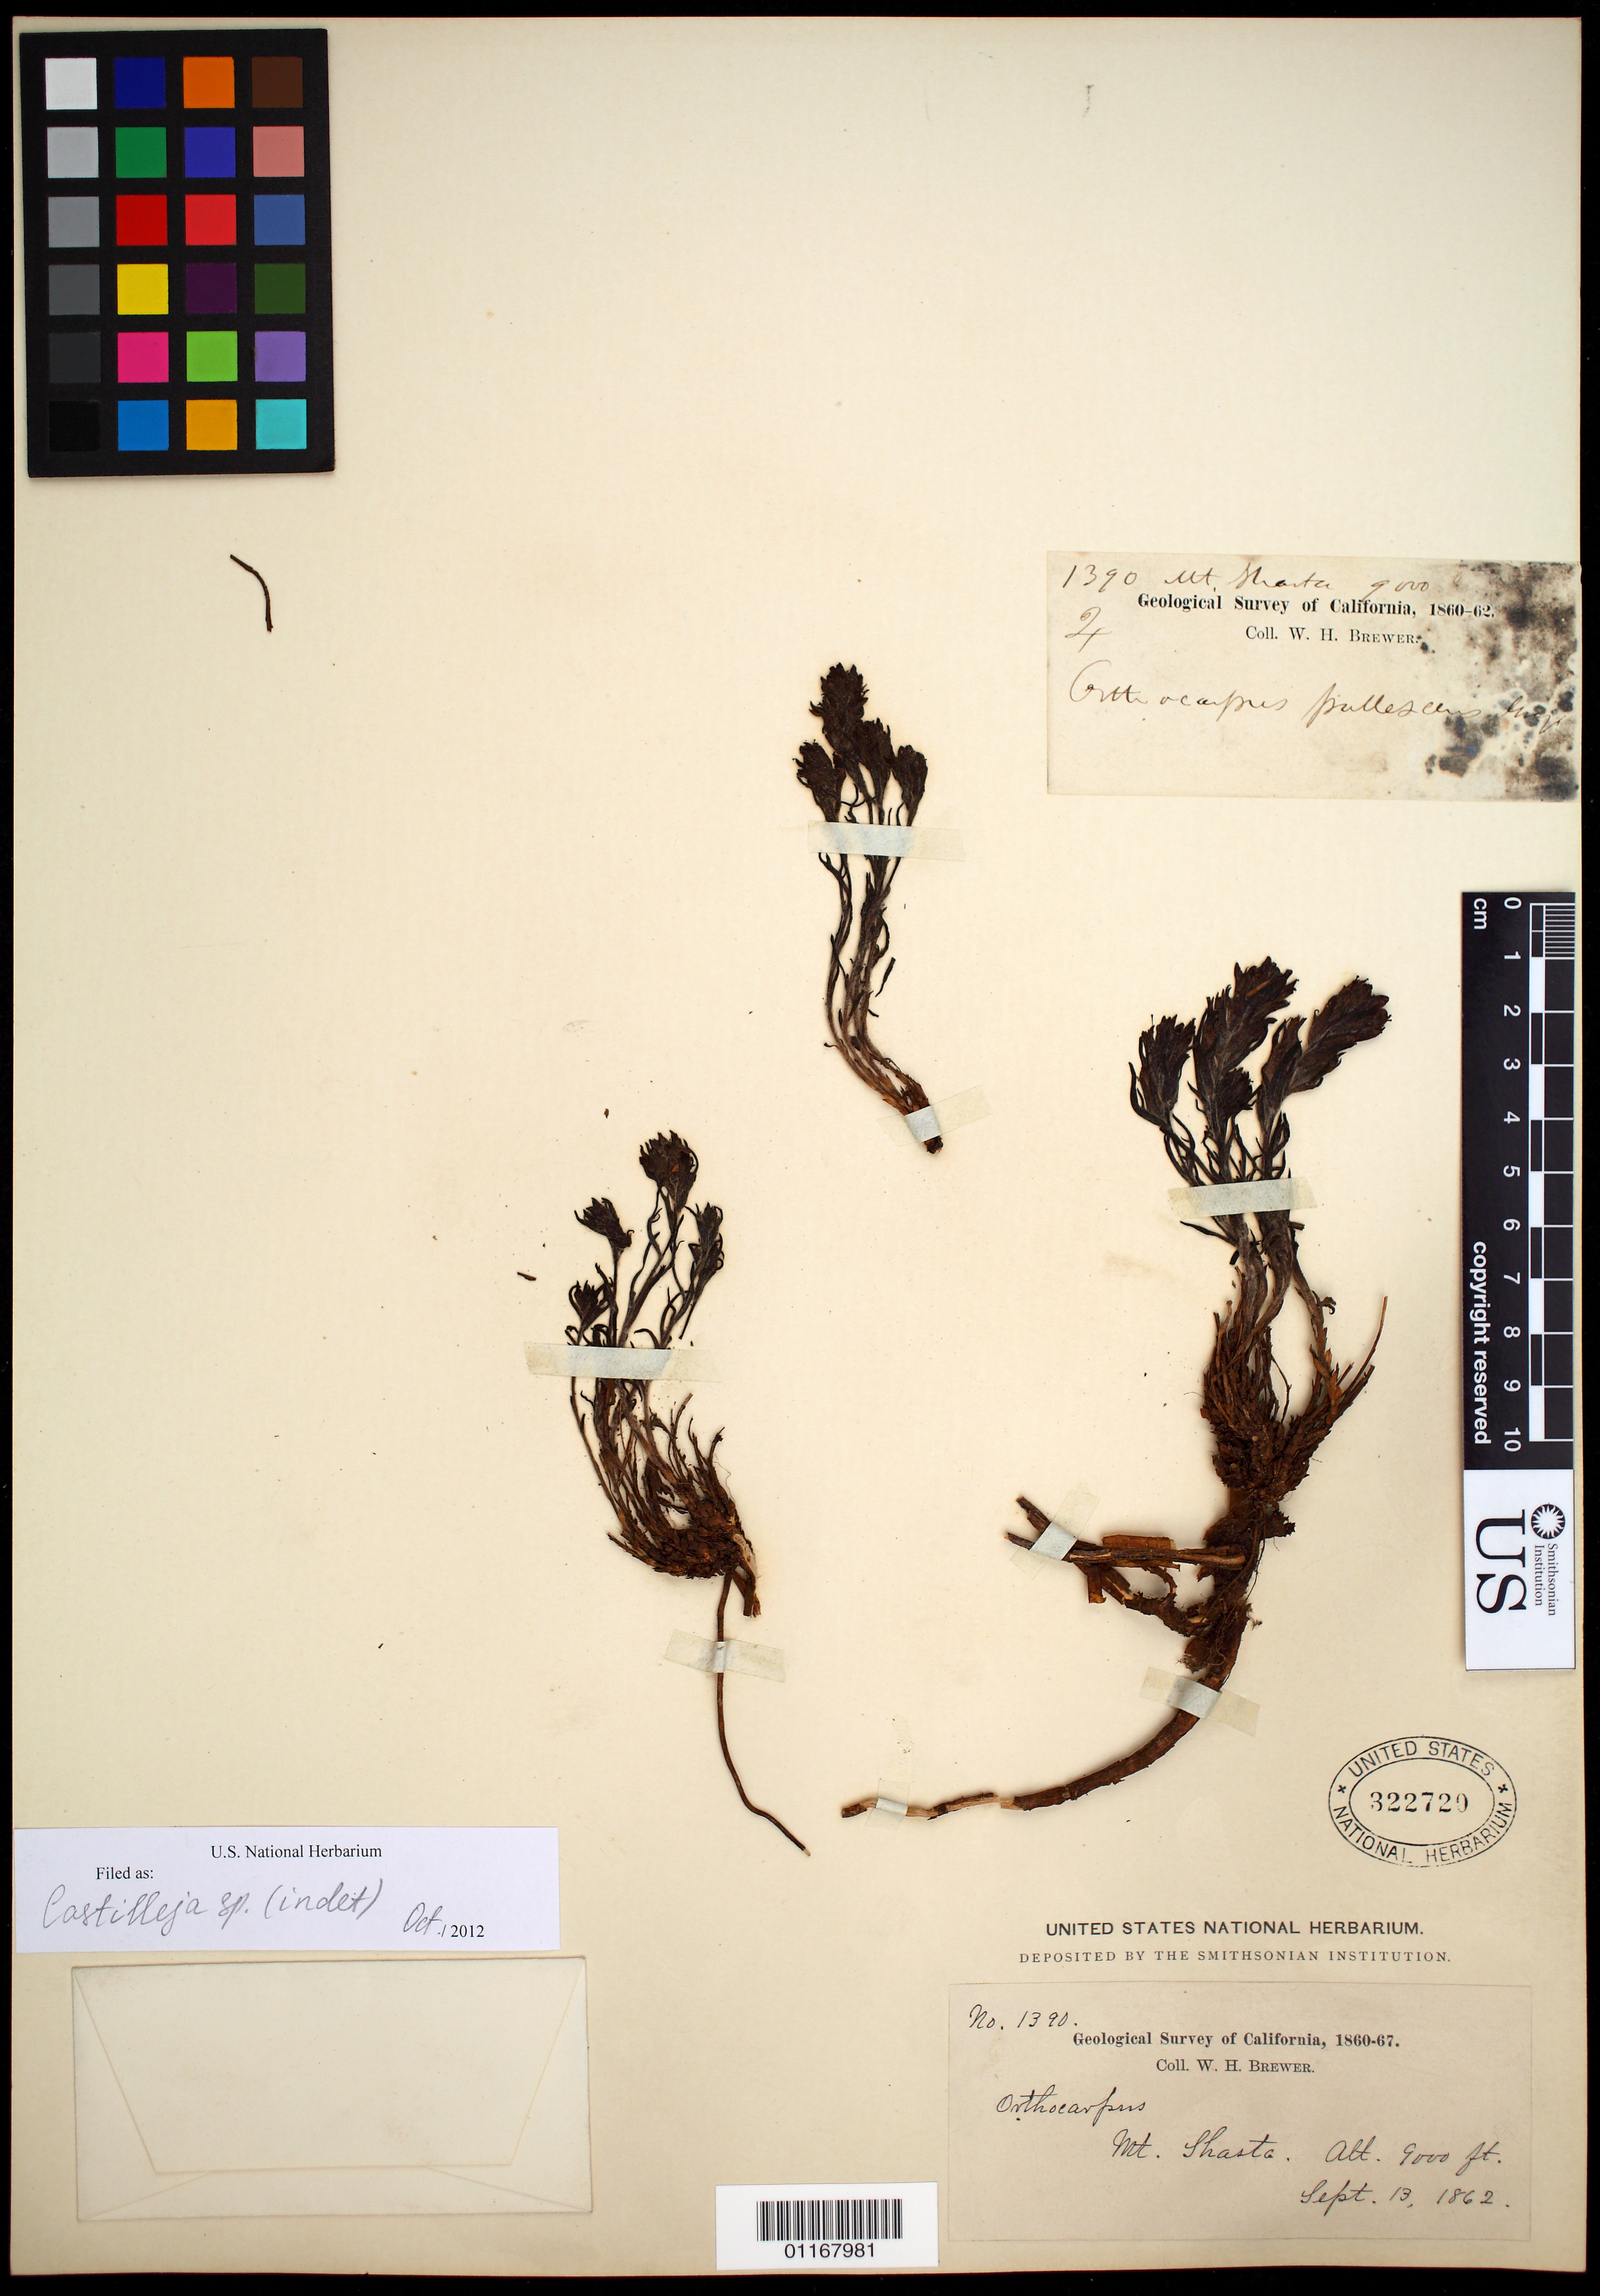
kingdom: Plantae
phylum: Tracheophyta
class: Magnoliopsida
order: Lamiales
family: Orobanchaceae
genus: Castilleja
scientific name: Castilleja sp.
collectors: W. H. Brewer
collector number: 1390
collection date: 1862-09-13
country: United States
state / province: California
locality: Shasta Mt.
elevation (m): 2743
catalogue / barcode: US 322720